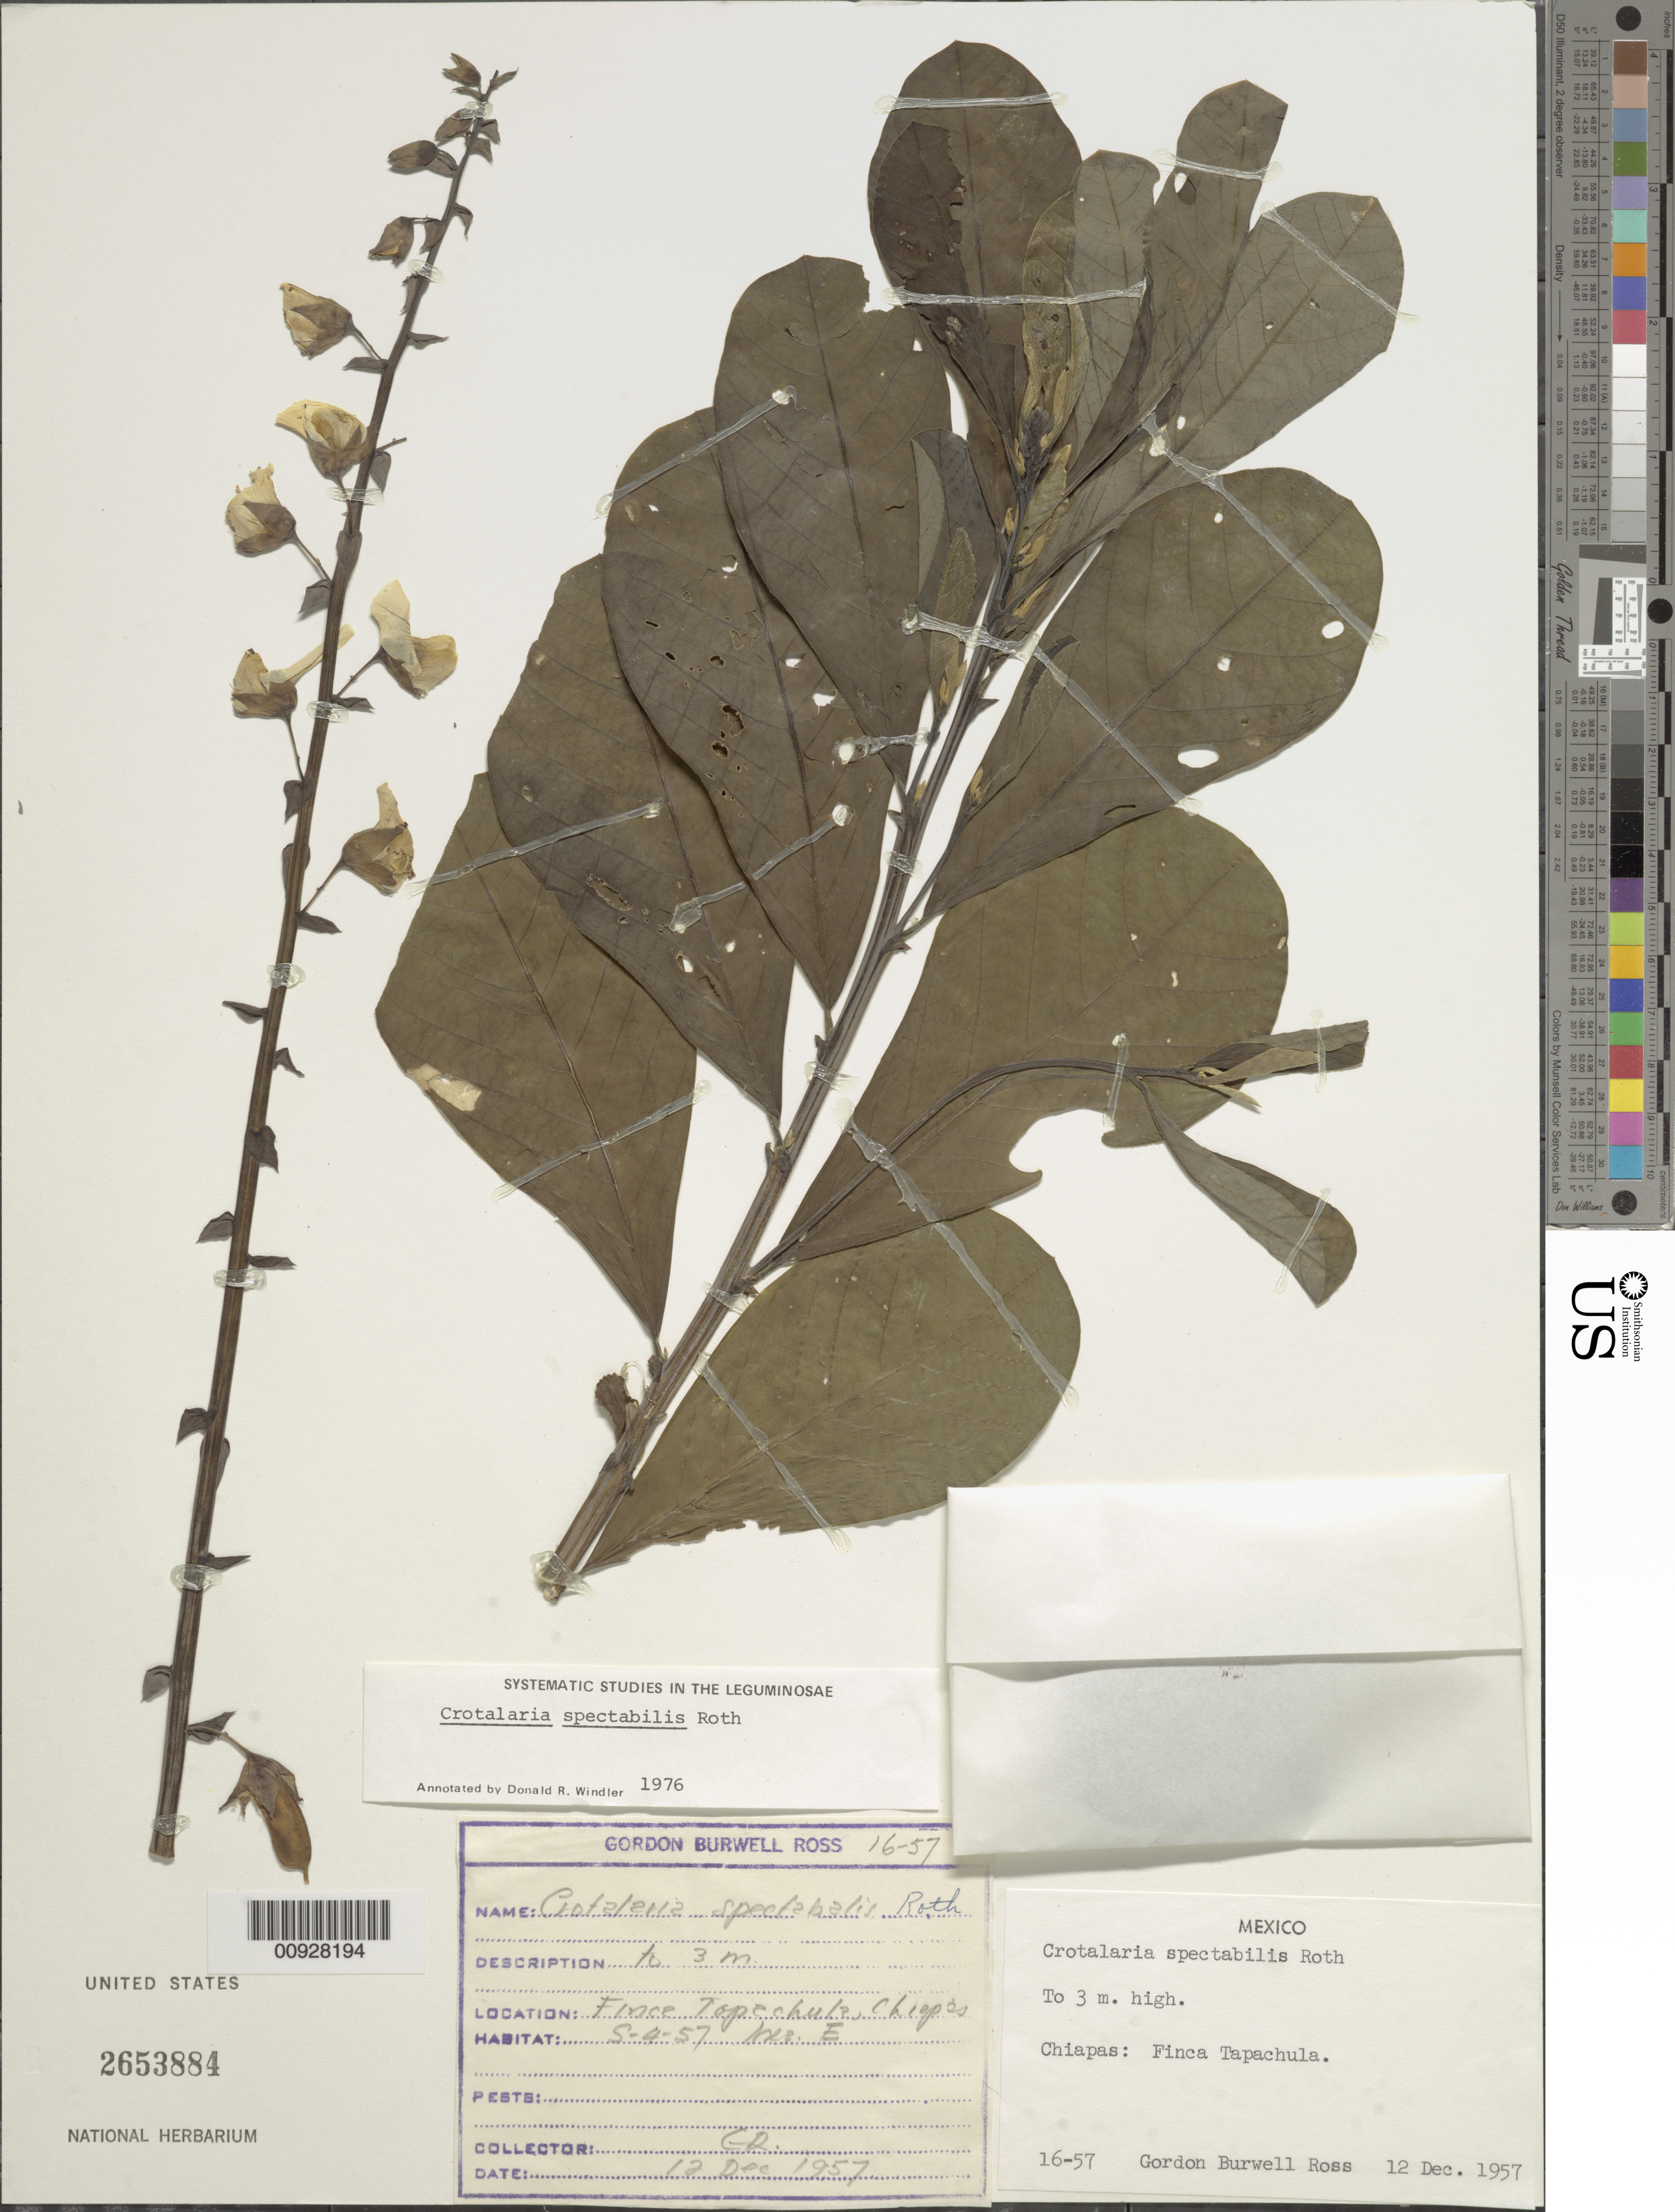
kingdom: Plantae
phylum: Tracheophyta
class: Magnoliopsida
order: Fabales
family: Fabaceae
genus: Crotalaria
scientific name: Crotalaria spectabilis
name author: Roth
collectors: G. B. Ross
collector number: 16-57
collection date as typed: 12 Dec 1957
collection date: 1957-12-12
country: Mexico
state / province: Chiapas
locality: Chiapas: Finca Tapachula.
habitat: S-4-57 Mz. E.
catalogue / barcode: US 2653884